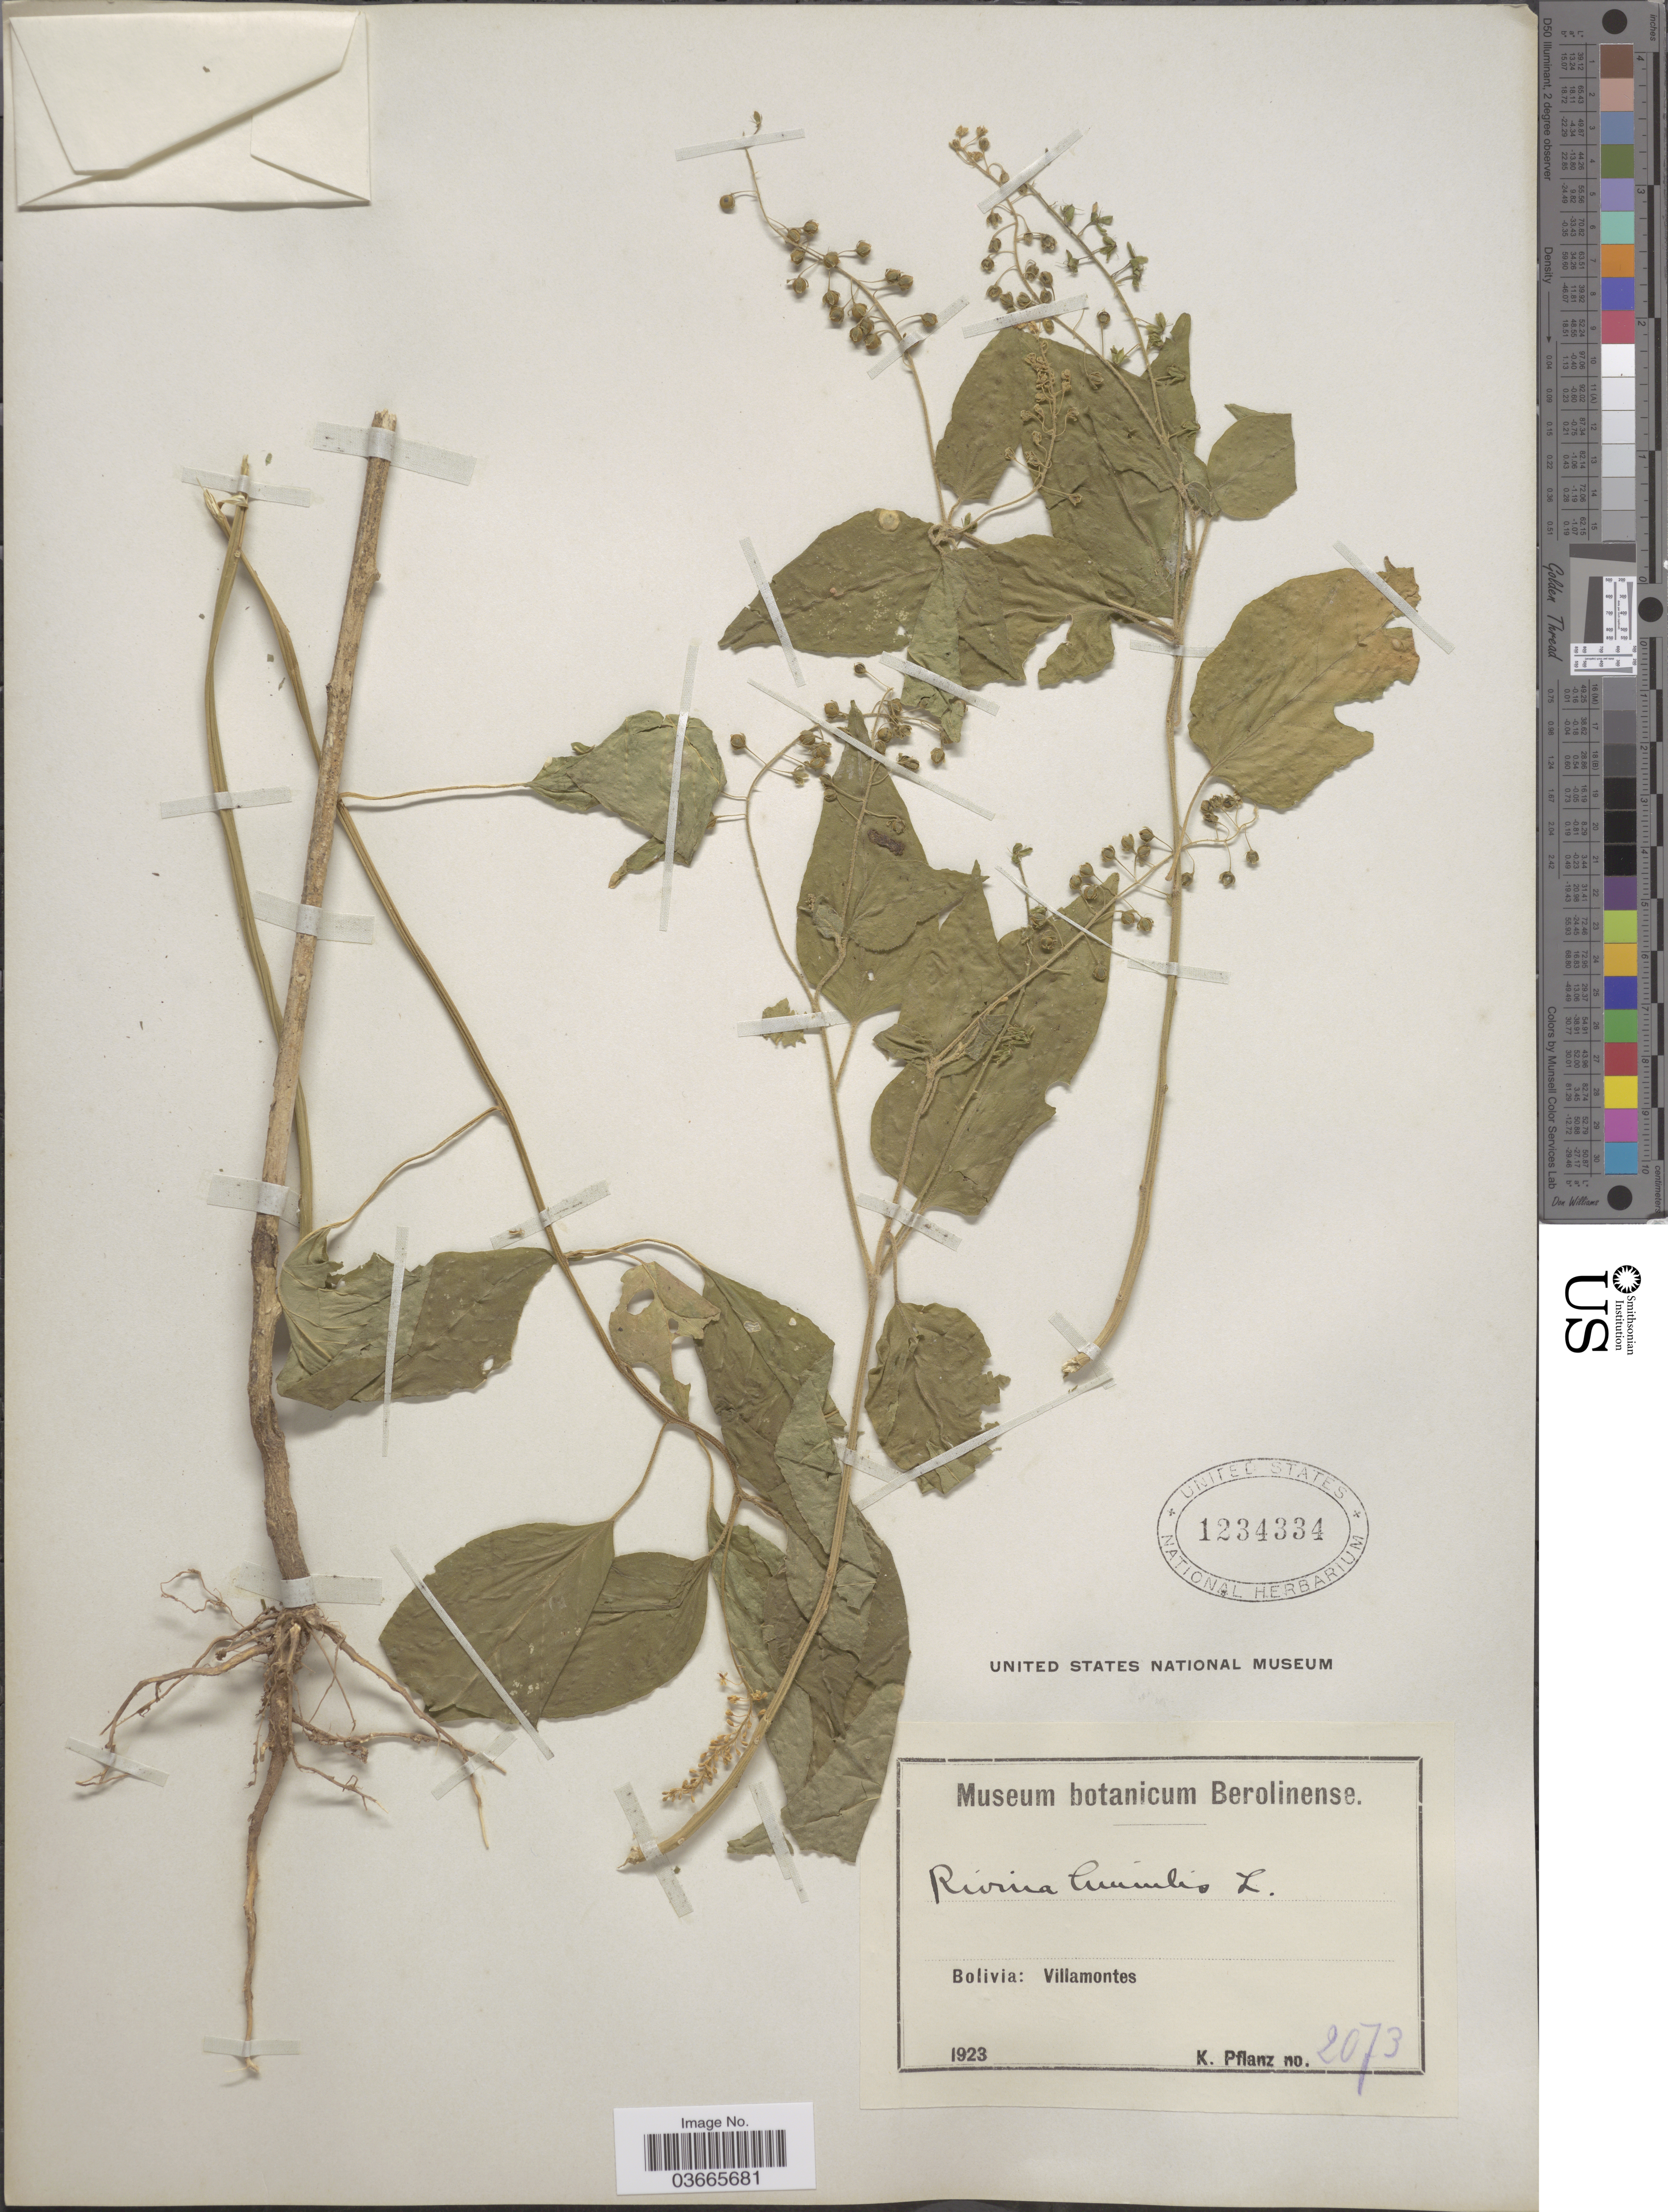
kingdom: Plantae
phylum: Tracheophyta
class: Magnoliopsida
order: Caryophyllales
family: Phytolaccaceae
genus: Rivina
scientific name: Rivina humilis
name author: L.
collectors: K. Pflanz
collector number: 2073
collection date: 1923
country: Bolivia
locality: Villamontes.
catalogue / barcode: US 1234334